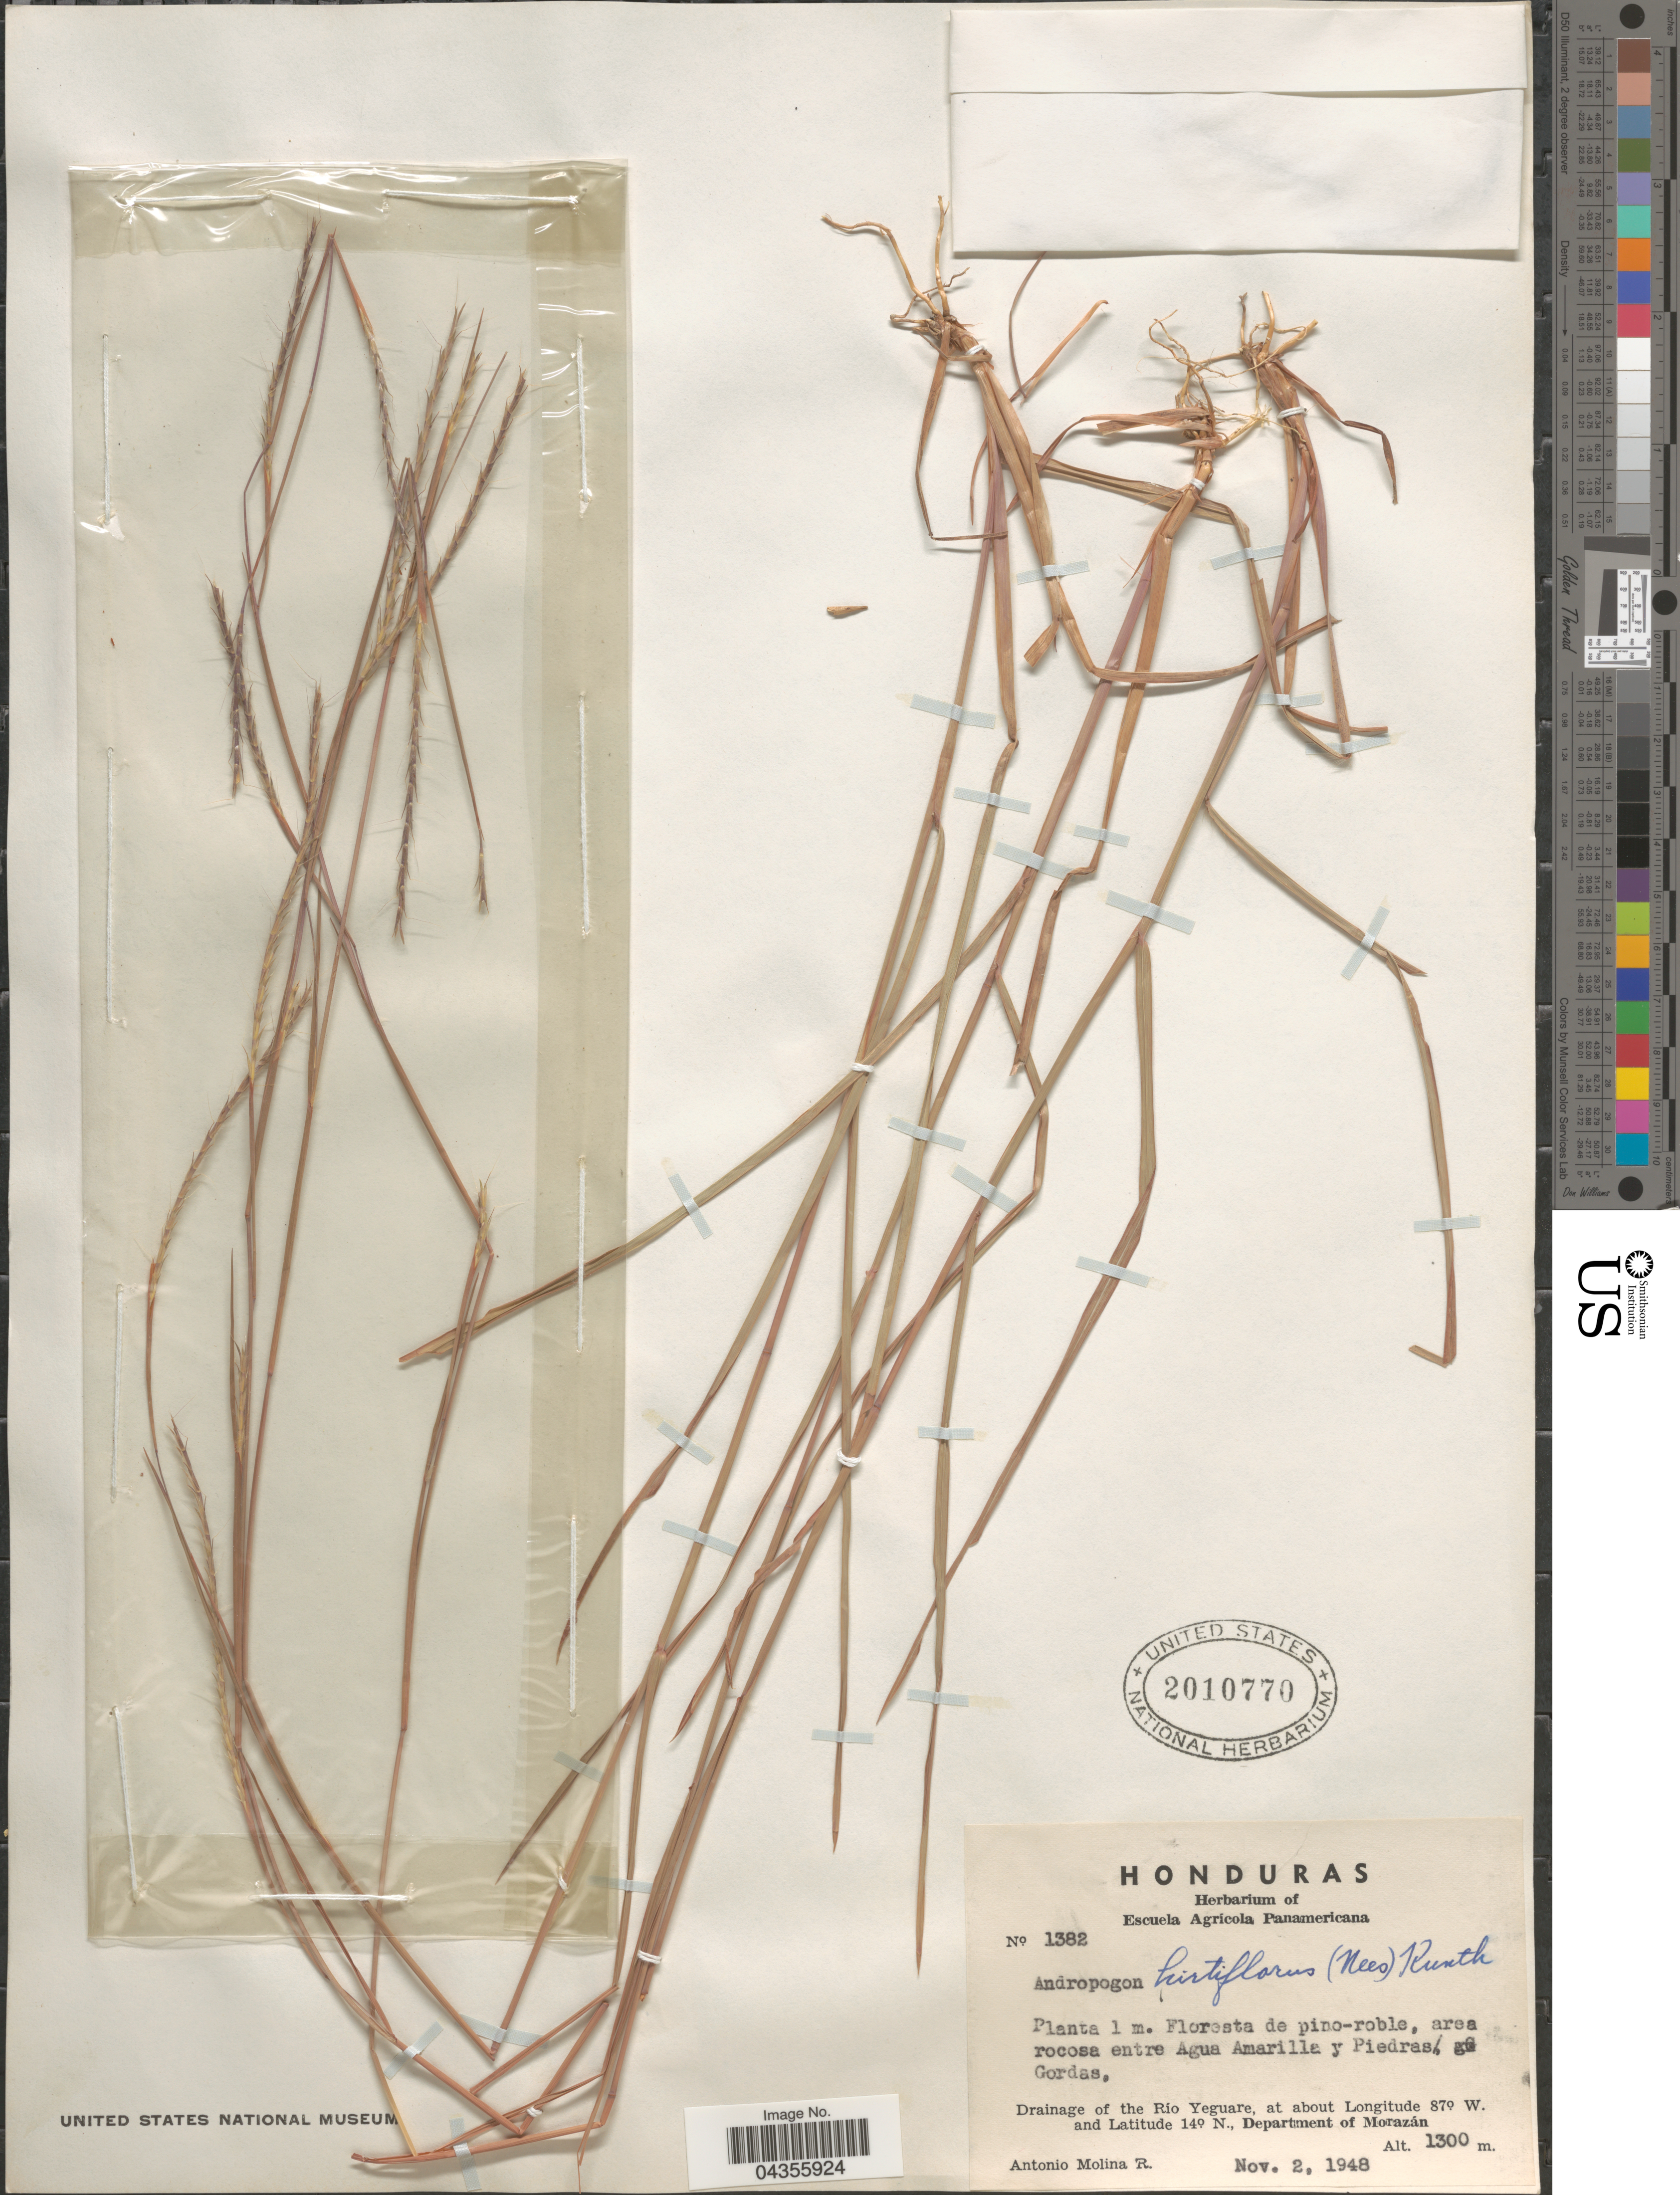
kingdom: Plantae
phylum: Tracheophyta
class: Liliopsida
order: Poales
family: Poaceae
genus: Schizachyrium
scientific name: Schizachyrium scoparium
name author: (Michx.) Nash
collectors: A. Molina R.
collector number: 1382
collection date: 1949-11-02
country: Honduras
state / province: Fco. Morazán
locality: Area rocosa entre Agua Amarilla y Piedras, Gordas, Drainage of the Río Yeguare, Department of Morazán.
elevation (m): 1300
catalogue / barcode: US 2010770